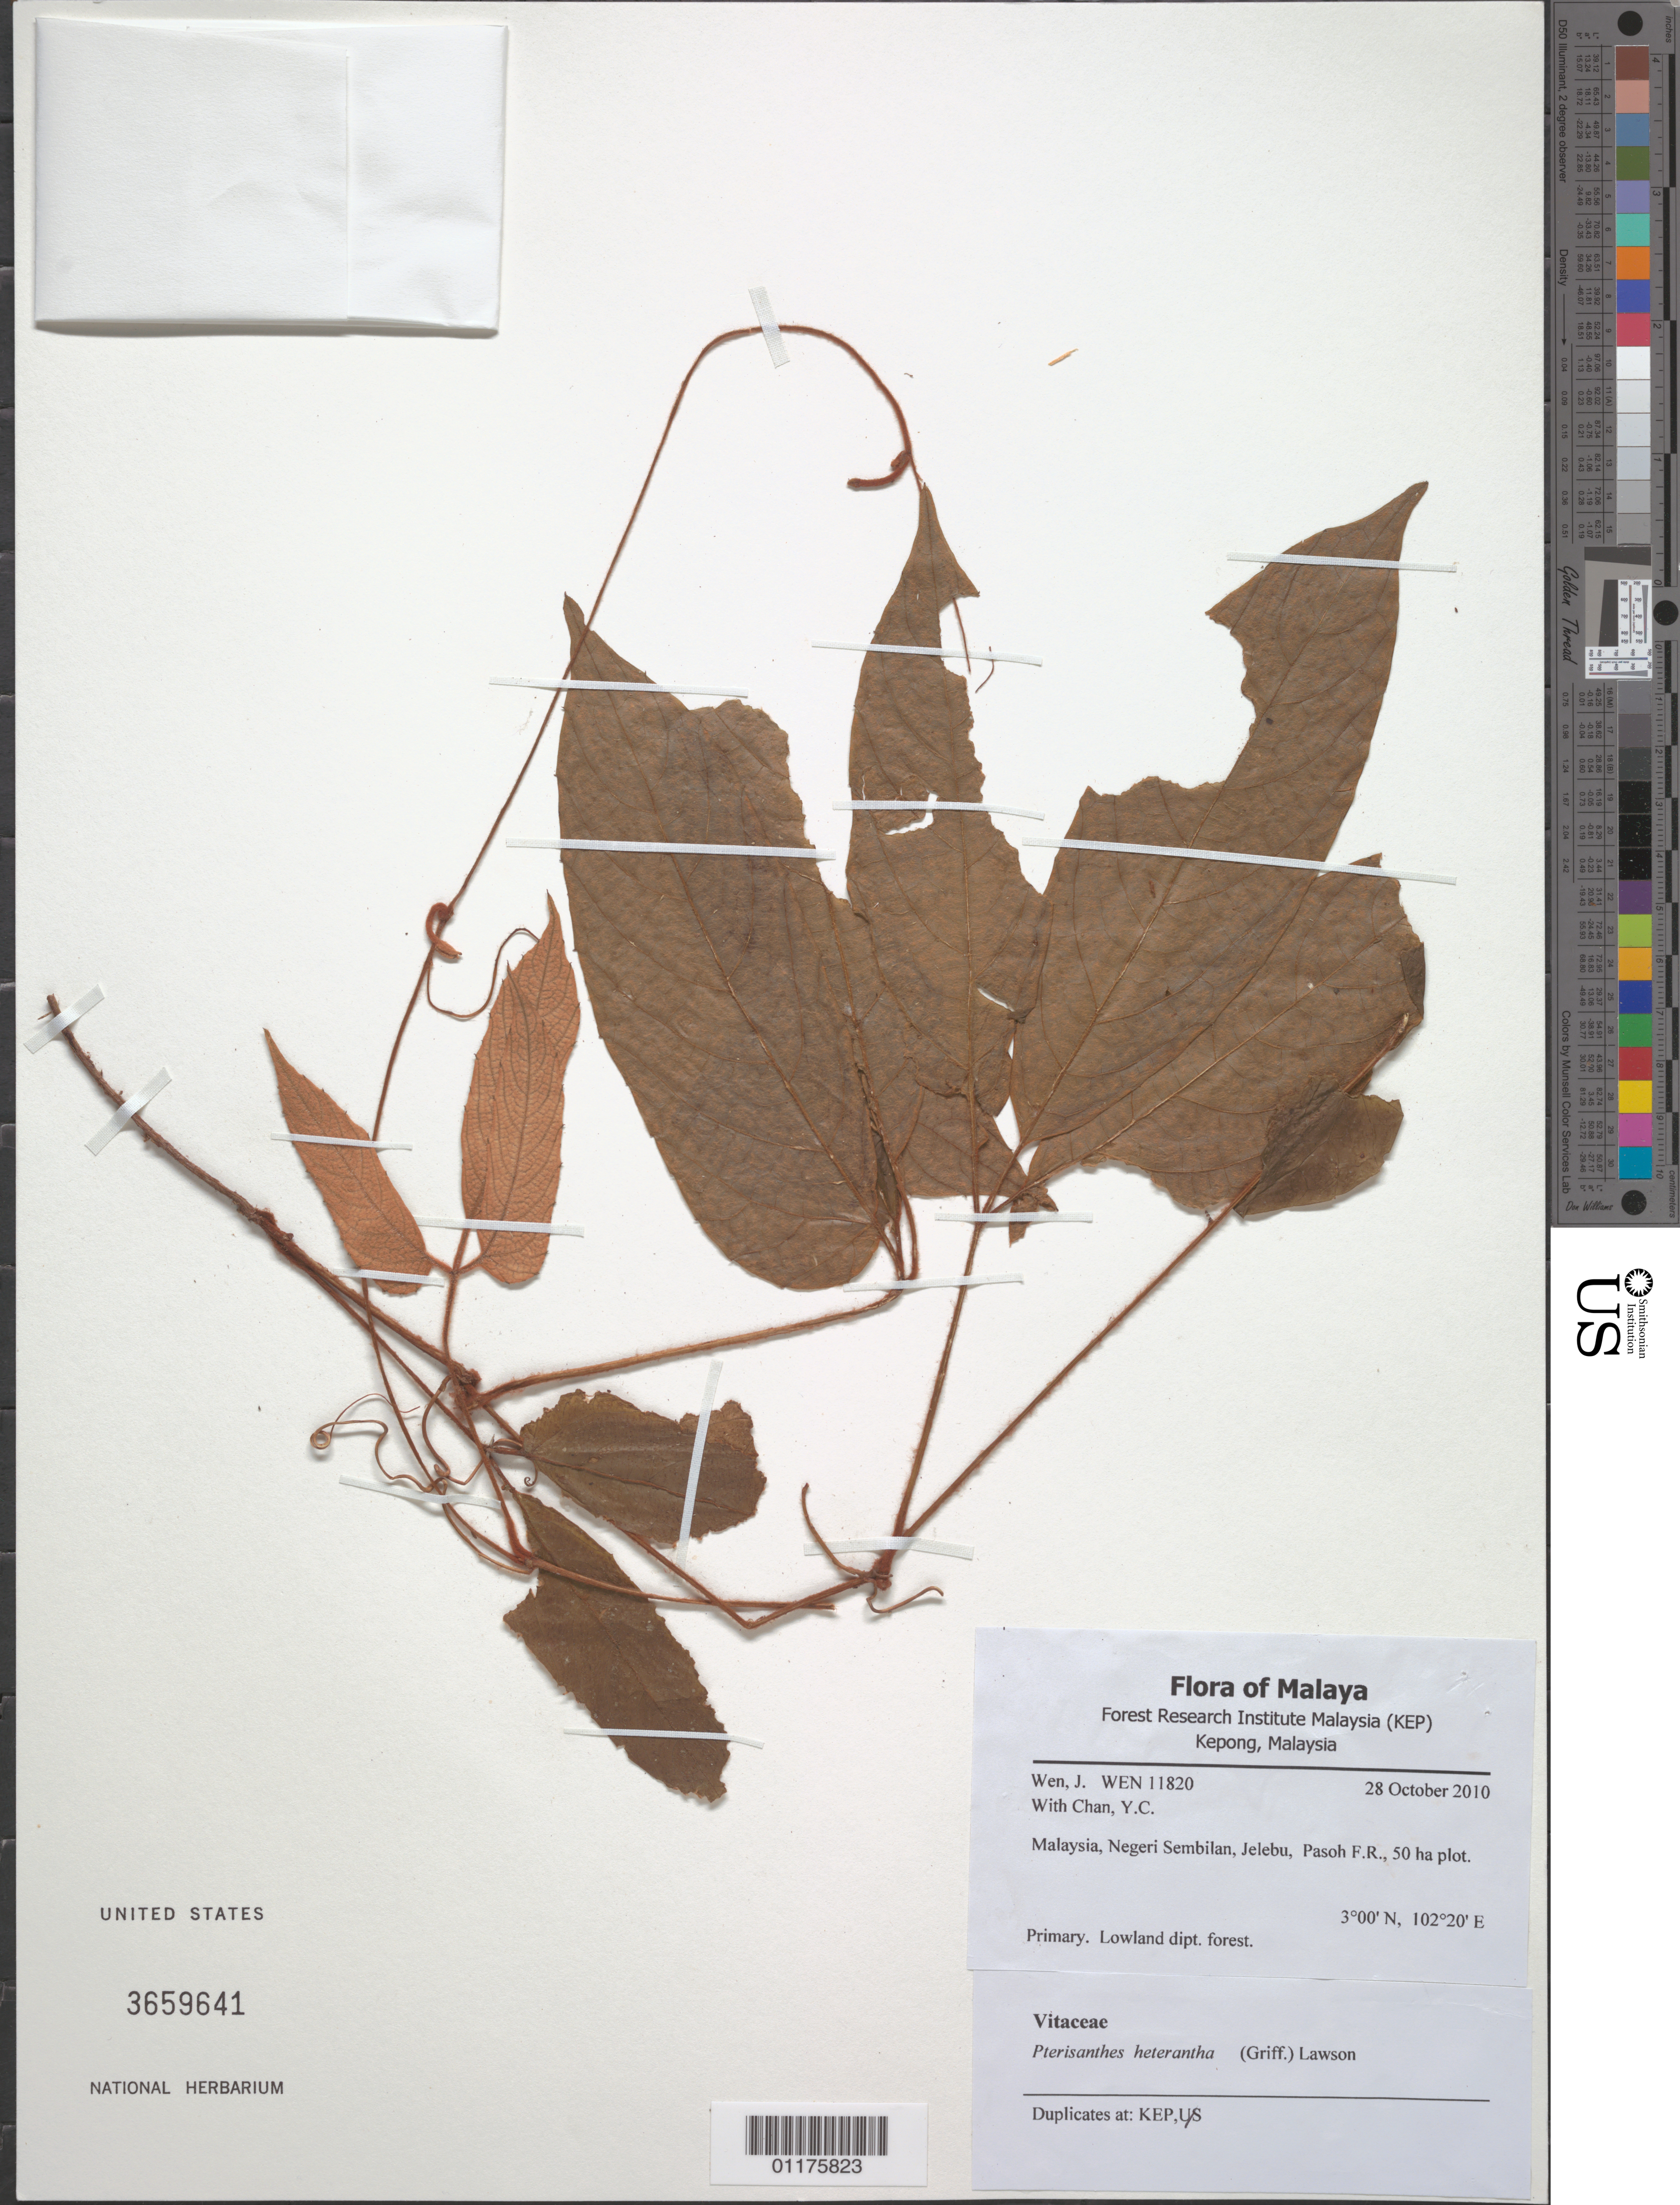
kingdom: Plantae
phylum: Tracheophyta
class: Magnoliopsida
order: Vitales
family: Vitaceae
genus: Pterisanthes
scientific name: Pterisanthes heterantha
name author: (M.A. Lawson) M.A. Lawson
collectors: J. Wen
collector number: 11820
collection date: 2010-10-28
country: Malaysia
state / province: Selangor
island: Borneo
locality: Pasoh, near the 50 ha. permanent plot of Forest Research Institute Malayasia.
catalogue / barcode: US 3659641